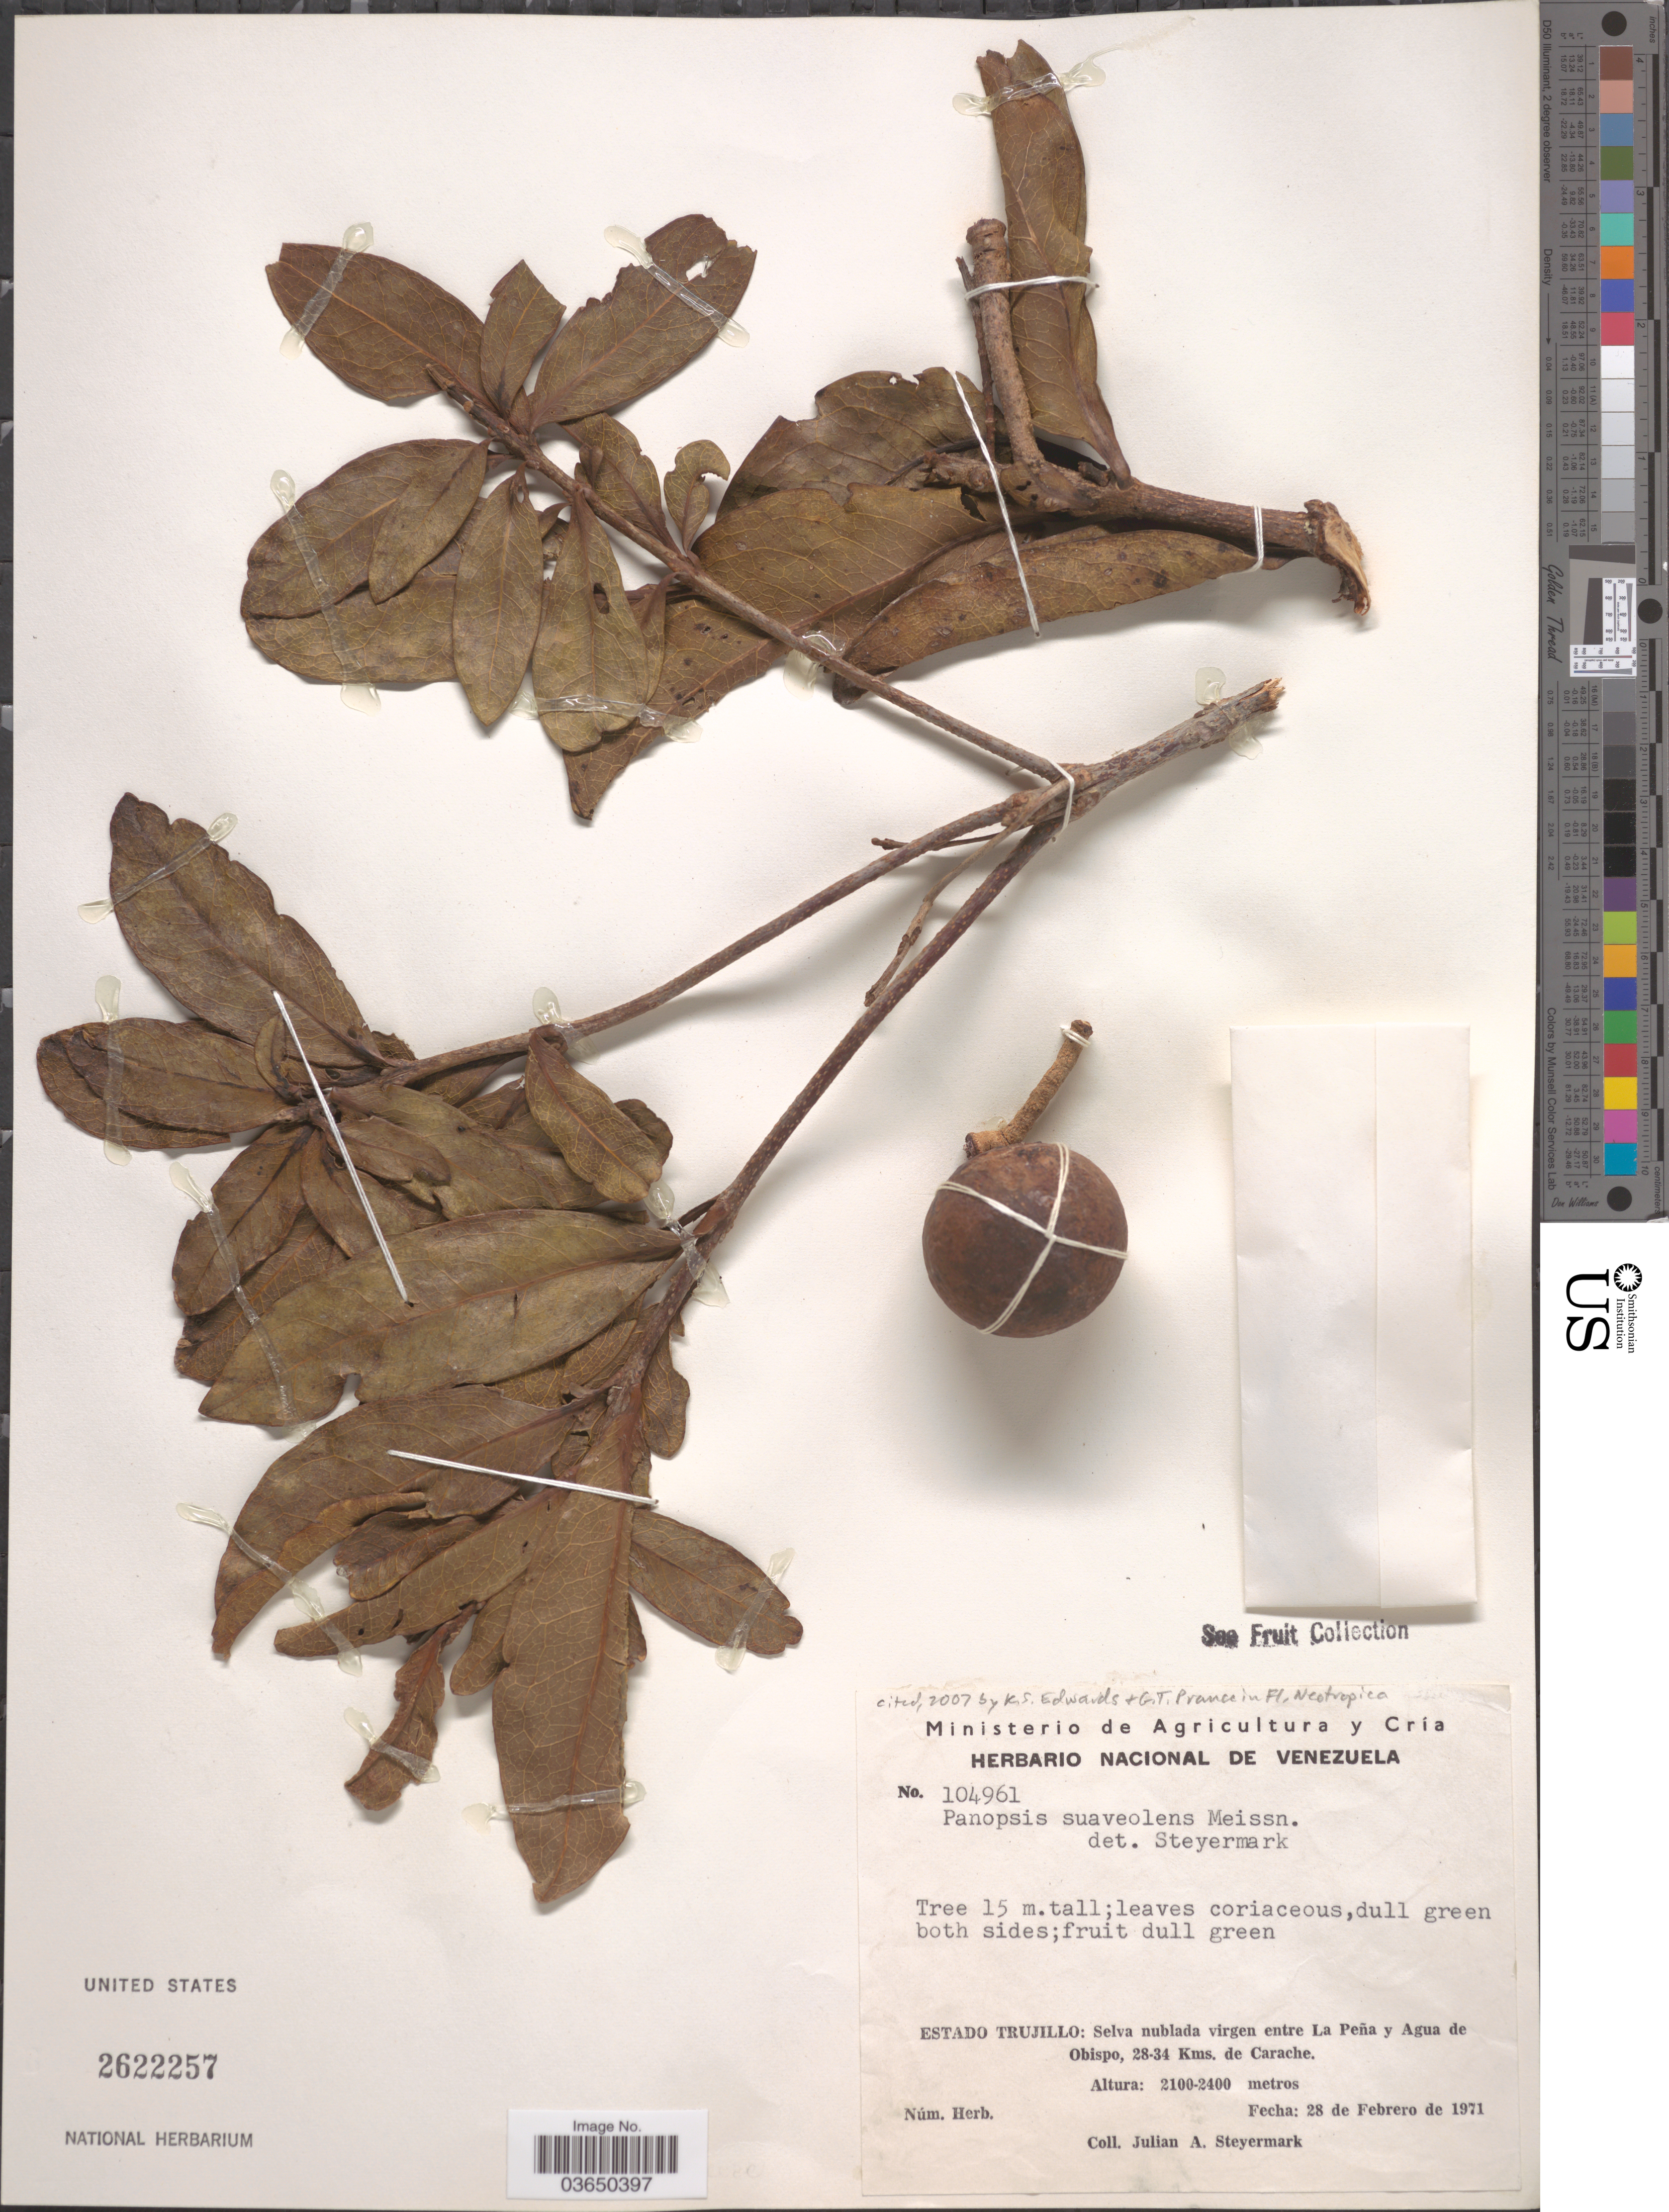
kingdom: Plantae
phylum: Tracheophyta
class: Magnoliopsida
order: Proteales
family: Proteaceae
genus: Panopsis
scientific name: Panopsis suaveolens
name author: (Klotzsch & H. Karst.) Pittier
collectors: J. Steyermark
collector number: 104961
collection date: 1971-02-28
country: Venezuela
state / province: Trujillo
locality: Estado Trujillo: Selva nublada virgen entre La Peña y Agua de Obispo, 28-34 Kms. de Carache.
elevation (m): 2100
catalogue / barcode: US 2622257